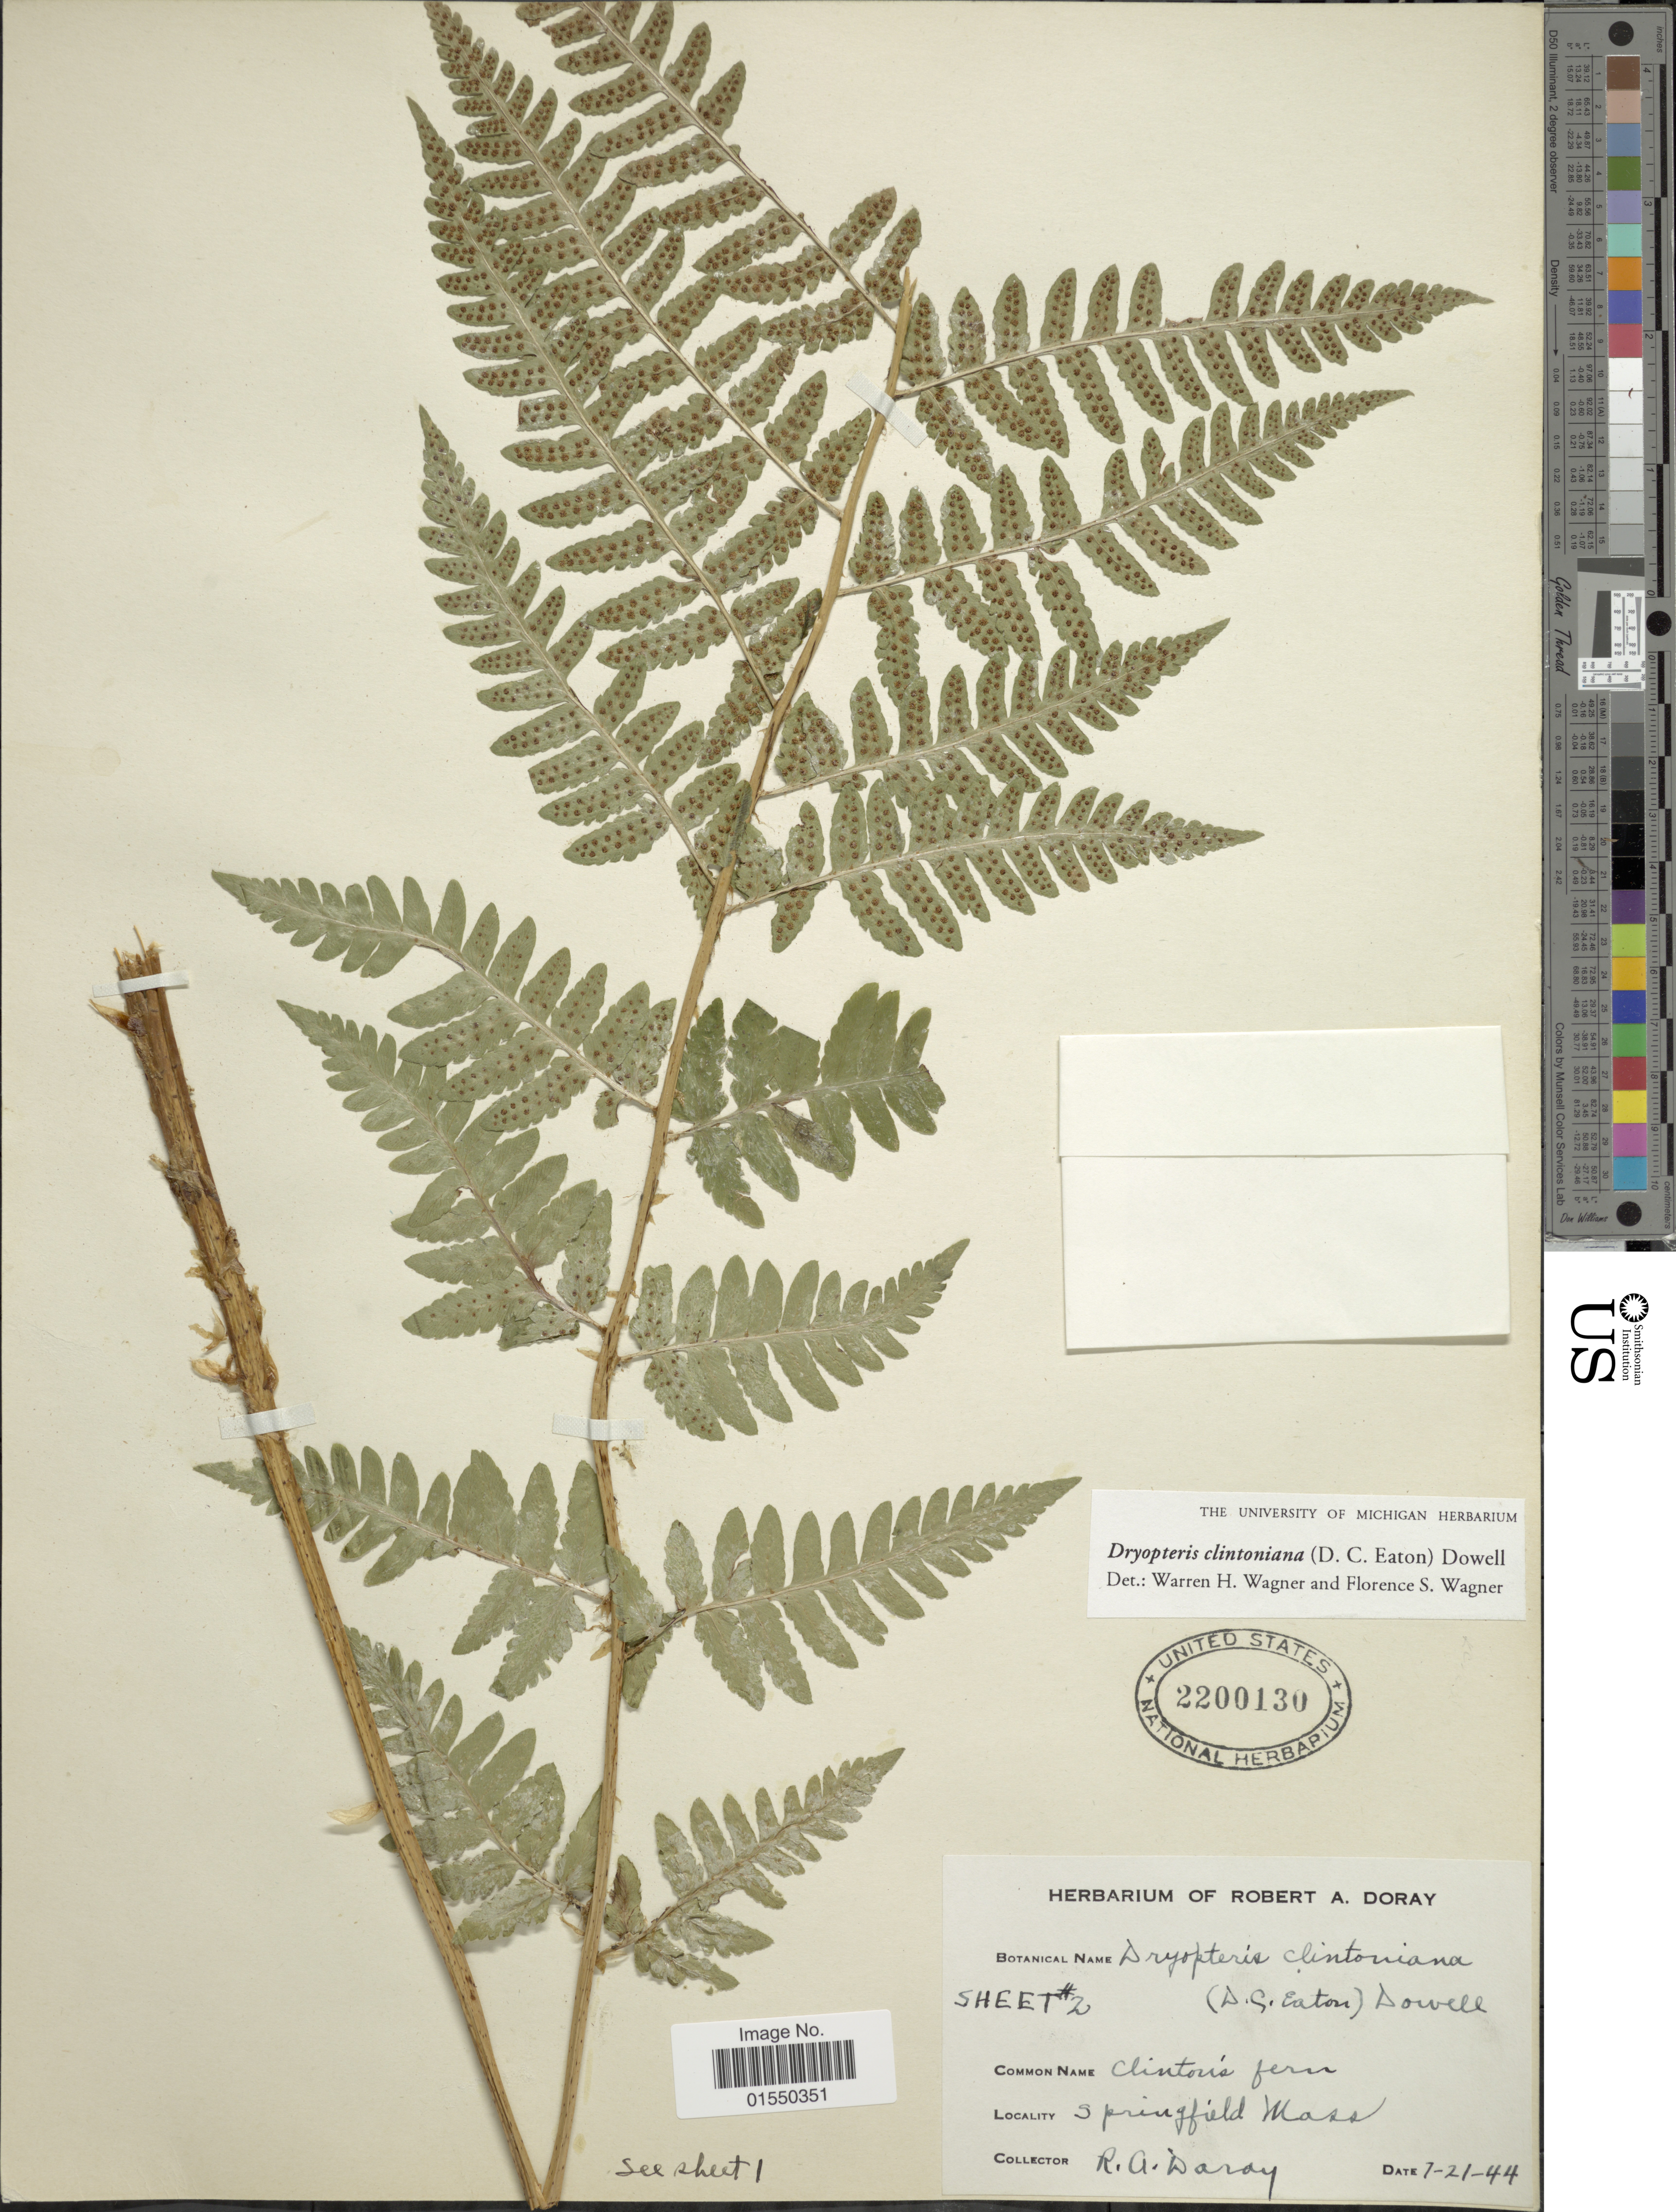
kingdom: Plantae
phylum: Tracheophyta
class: Polypodiopsida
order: Polypodiales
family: Dryopteridaceae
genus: Dryopteris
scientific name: Dryopteris clintoniana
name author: (D.C. Eaton) Dowell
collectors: R. Doray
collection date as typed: Transcribed d/m/y: 21/7/44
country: United States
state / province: Massachusetts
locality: Springfield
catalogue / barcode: US 2200130